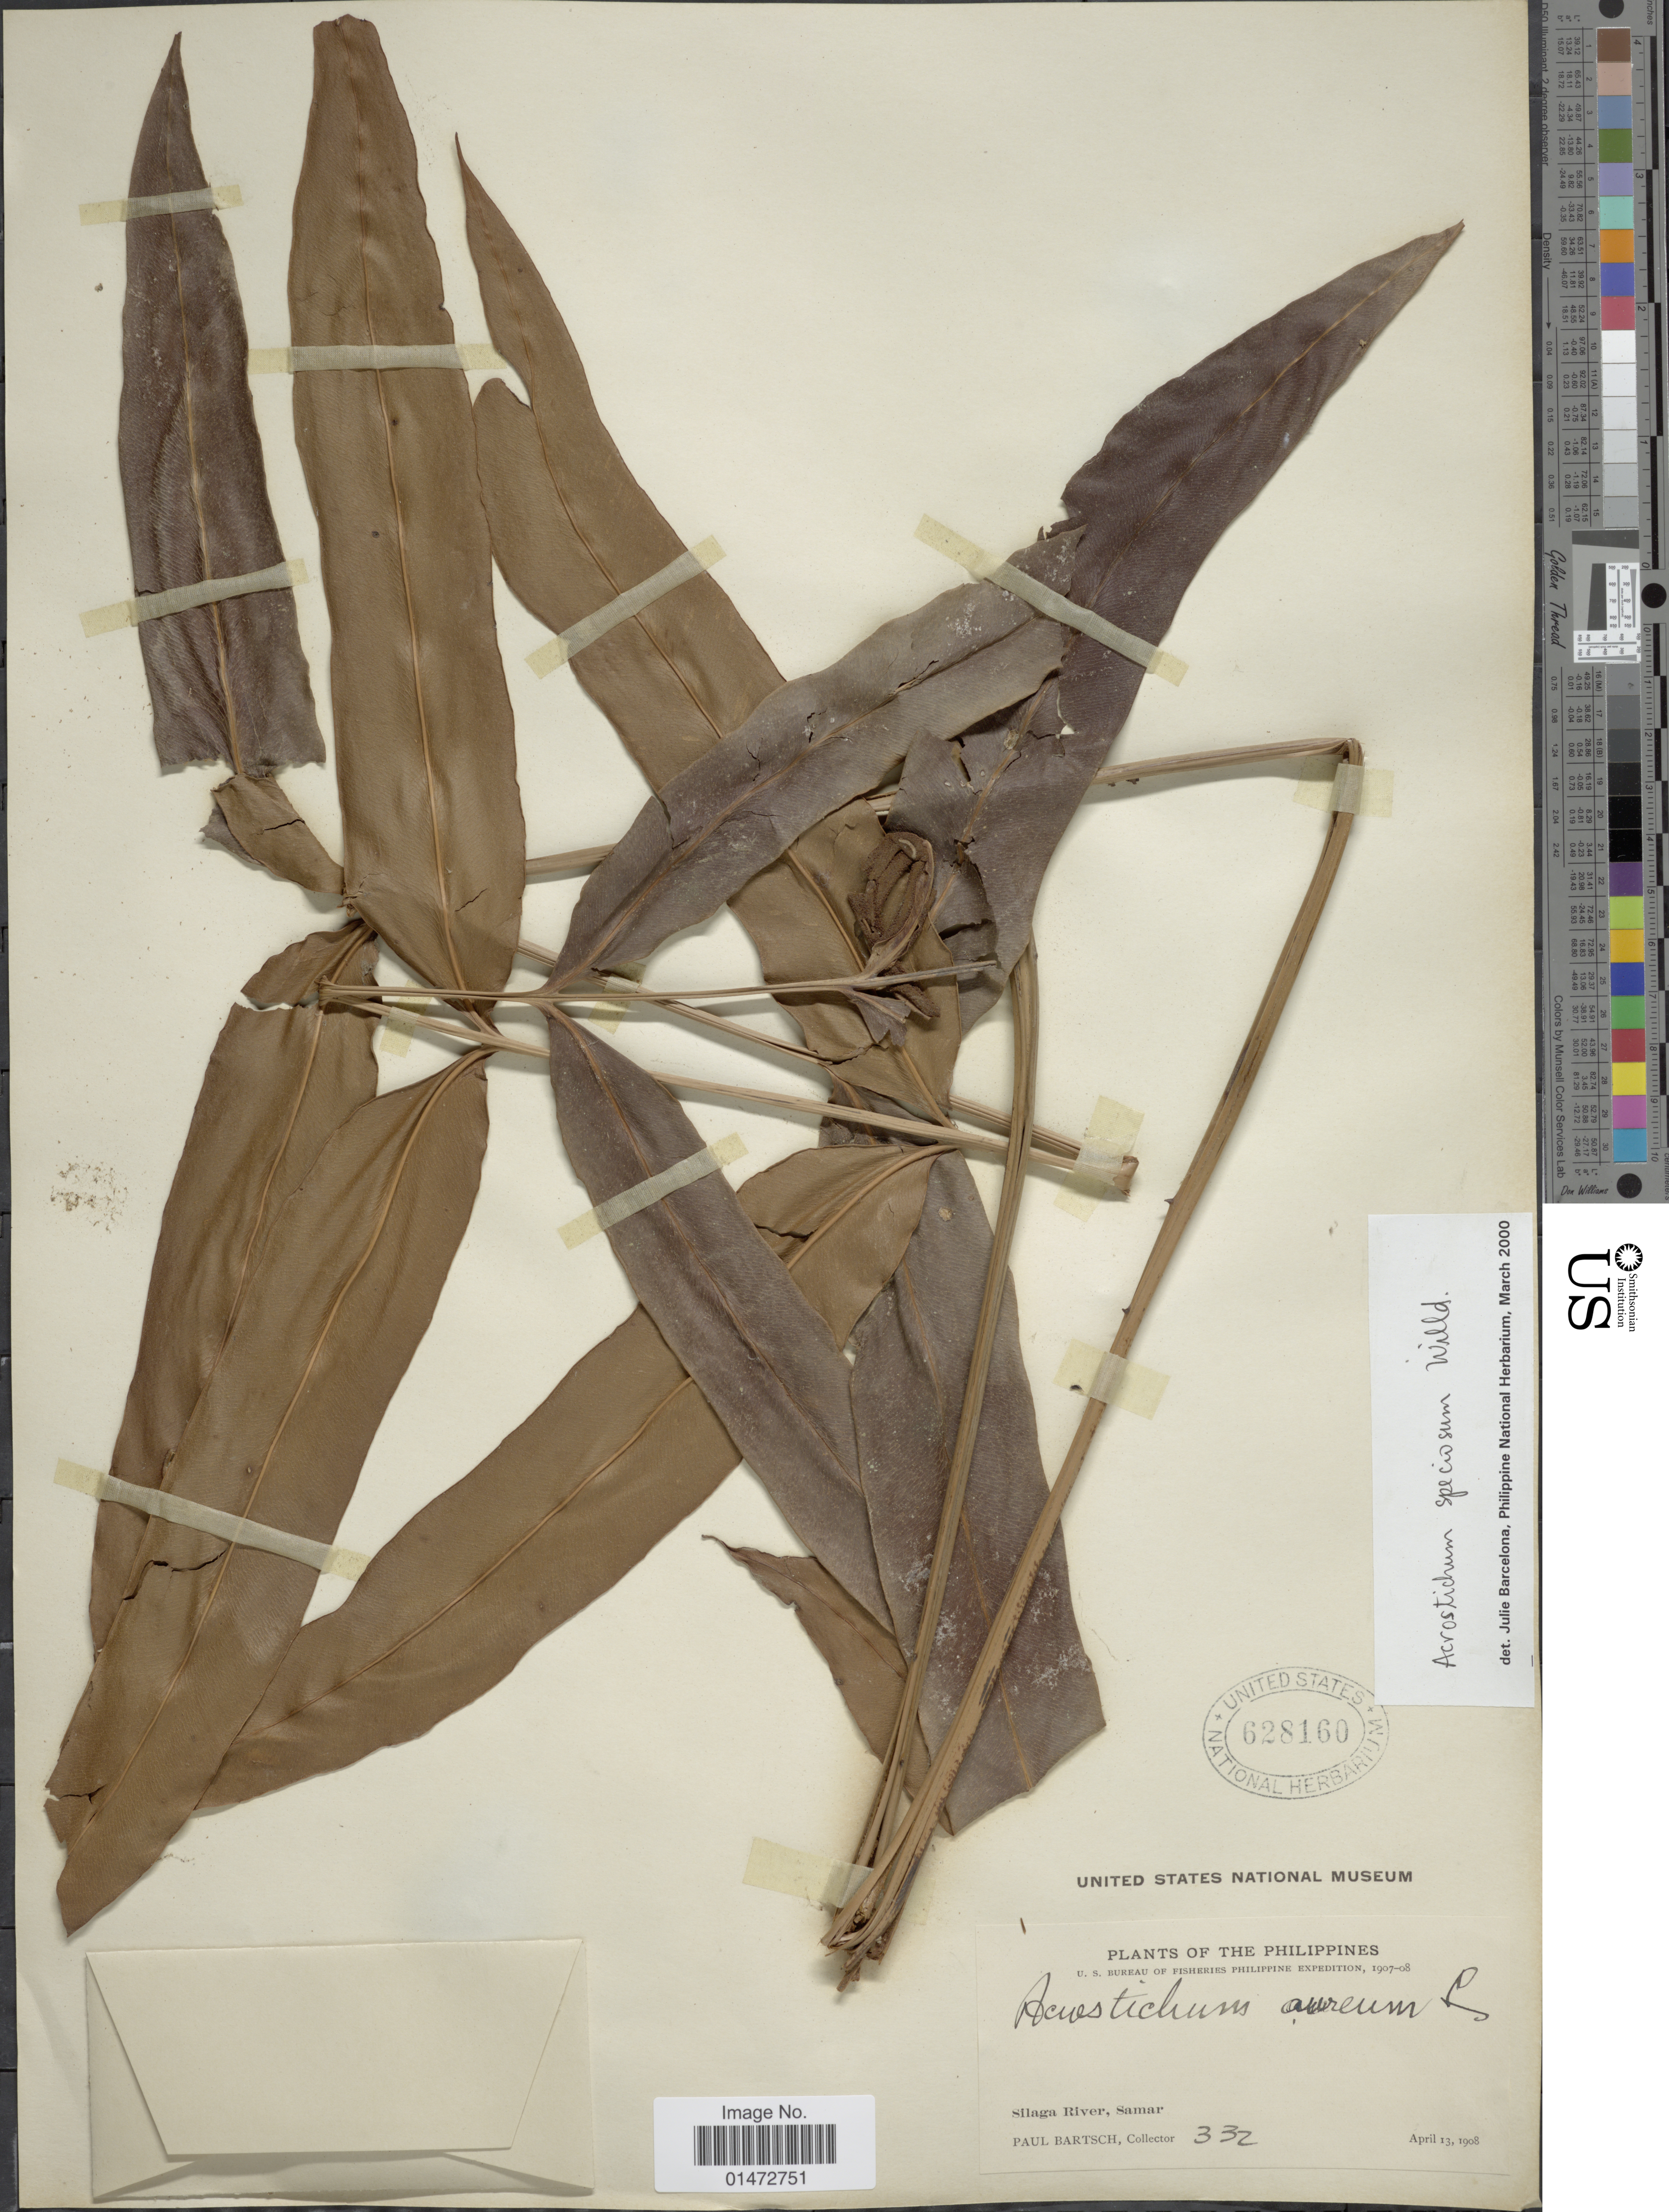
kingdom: Plantae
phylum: Tracheophyta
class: Polypodiopsida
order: Polypodiales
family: Pteridaceae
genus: Acrostichum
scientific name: Acrostichum speciosum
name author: Willd.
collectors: P. Bartsch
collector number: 332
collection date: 1908-04-13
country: Philippines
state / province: Eastern Visayas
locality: Silaga River, Samar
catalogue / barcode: US 628160